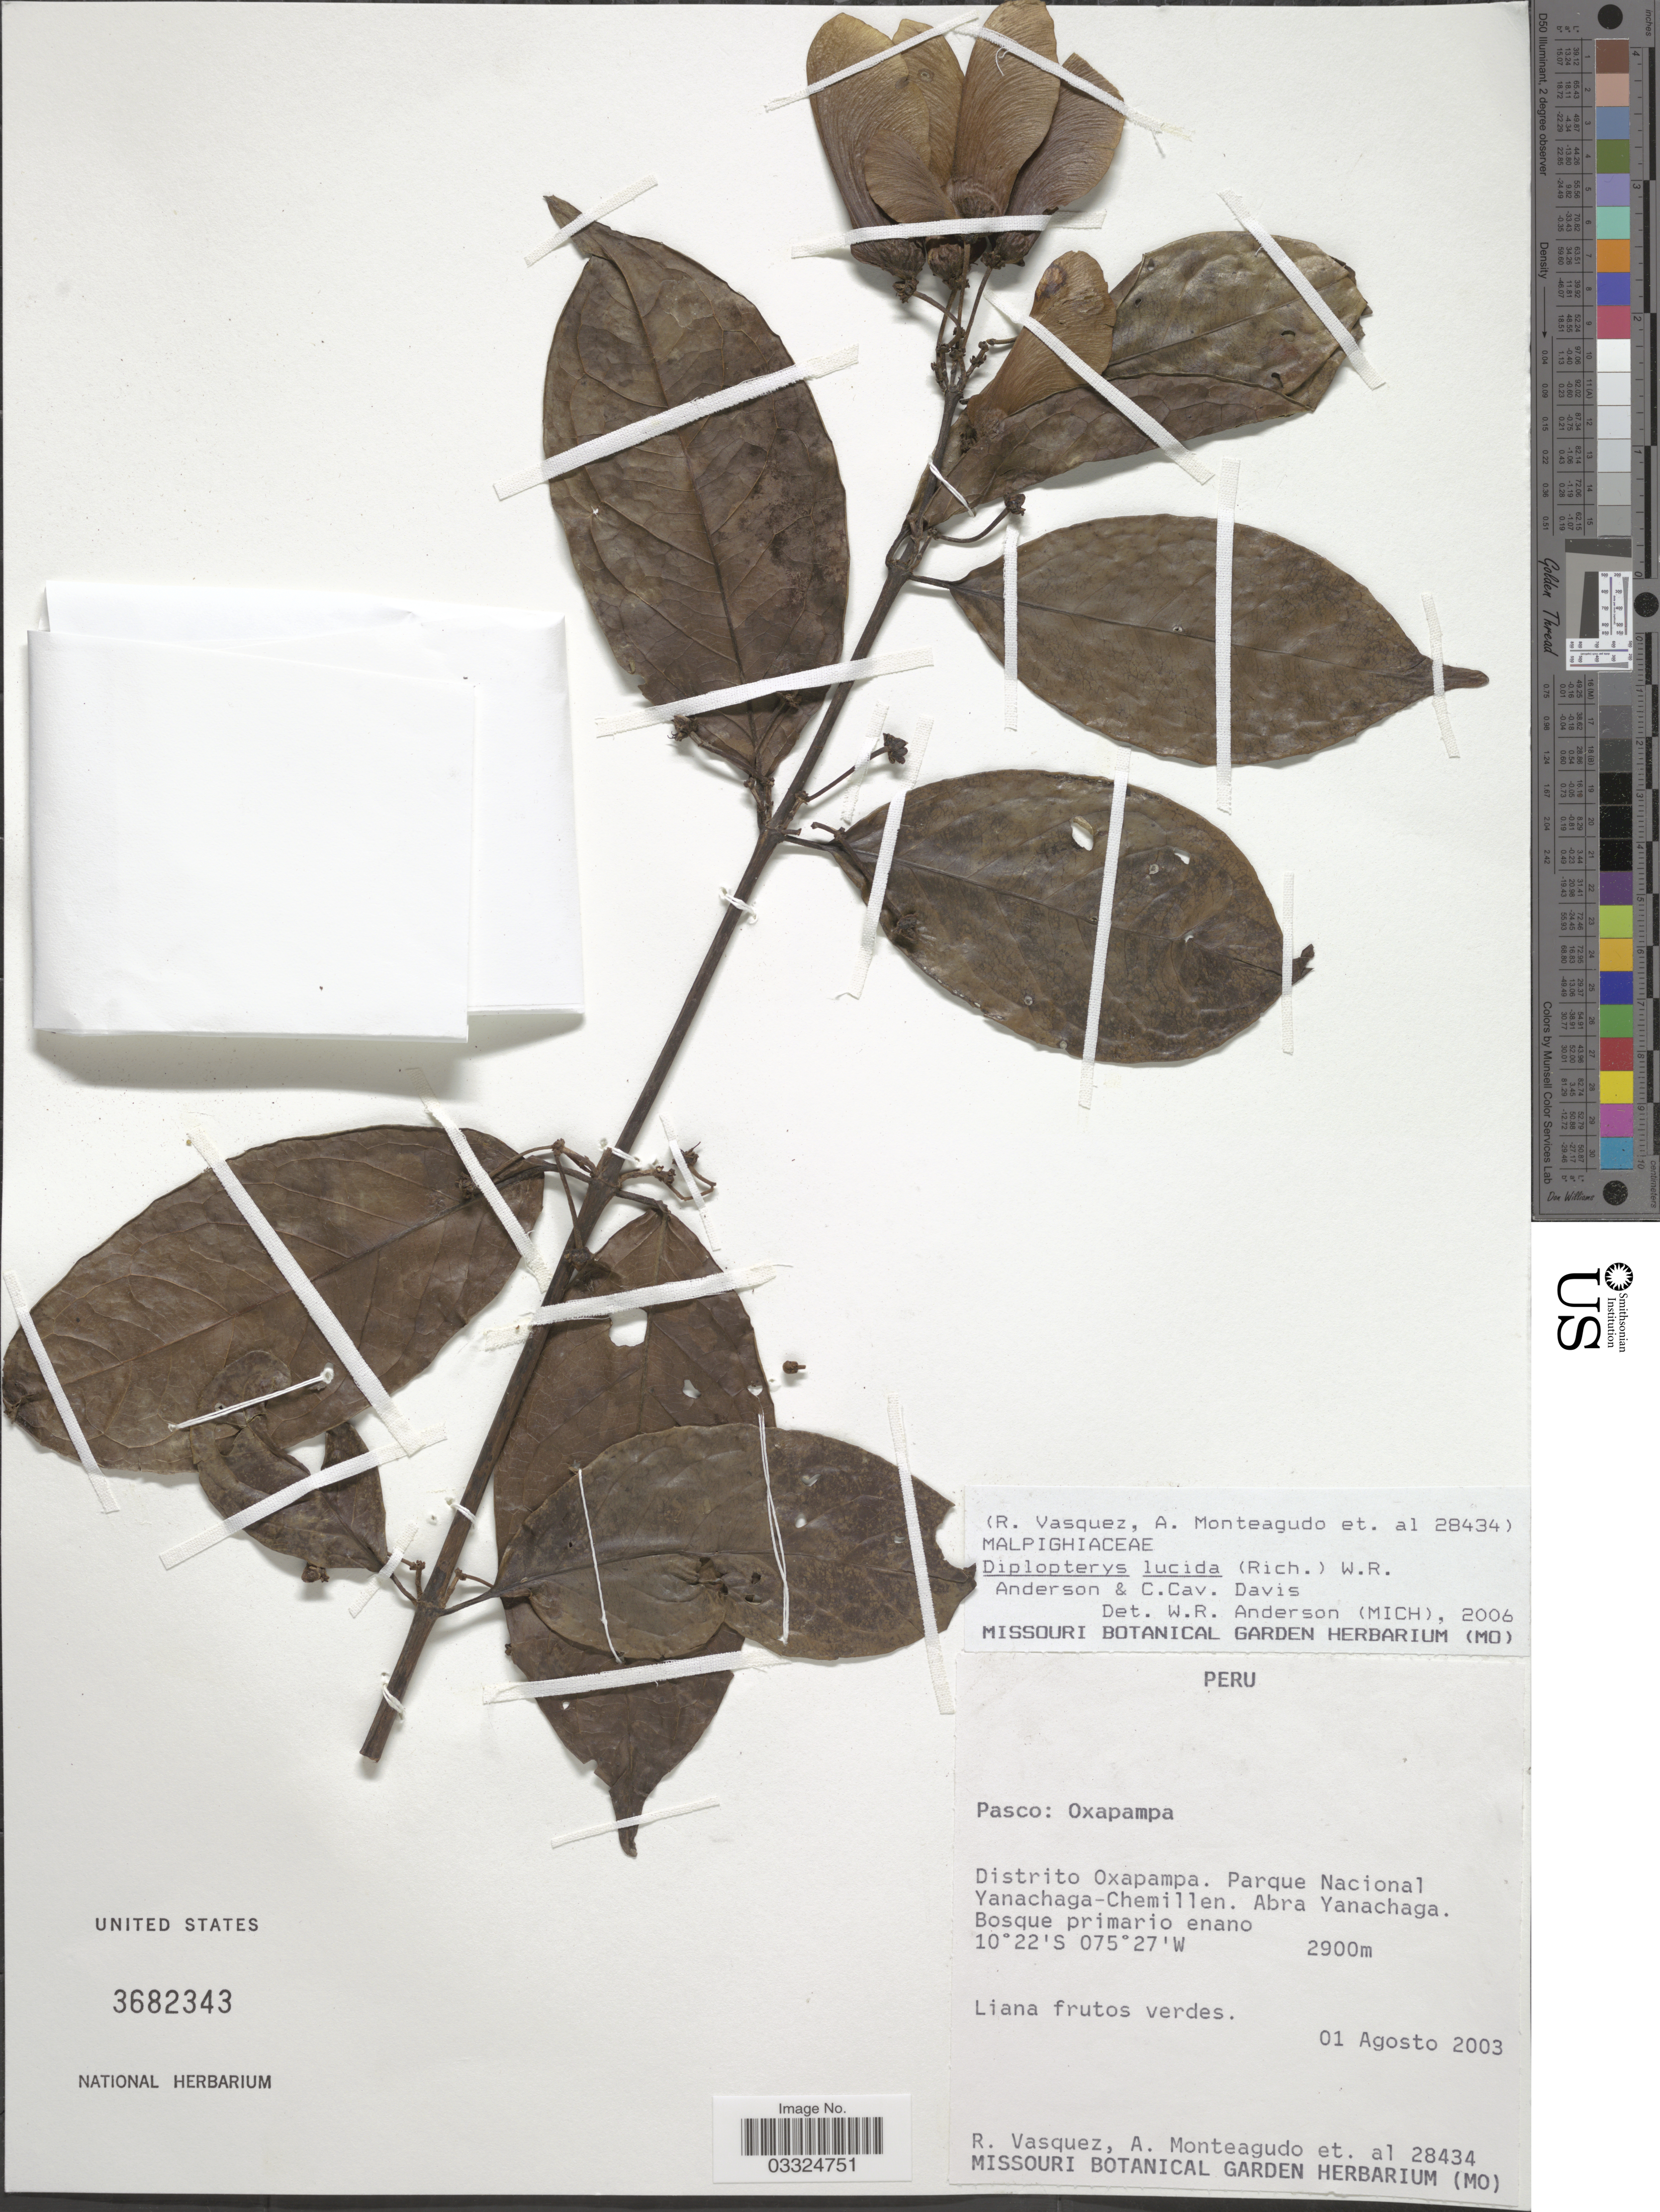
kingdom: Plantae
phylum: Tracheophyta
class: Magnoliopsida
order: Malpighiales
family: Malpighiaceae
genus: Diplopterys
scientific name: Diplopterys lucida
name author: (Nied.) W.R. Anderson & C. Davis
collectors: R. Vasquez, A. Monteagudo & et al.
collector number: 28434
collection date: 2003-08-01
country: Peru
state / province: Pasco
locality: Oxapampa. Distrito Oxapampa. Parque Nacional Yanachaga-Chemillen. Abra Yanachaga.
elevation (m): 2900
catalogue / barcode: US 3682343